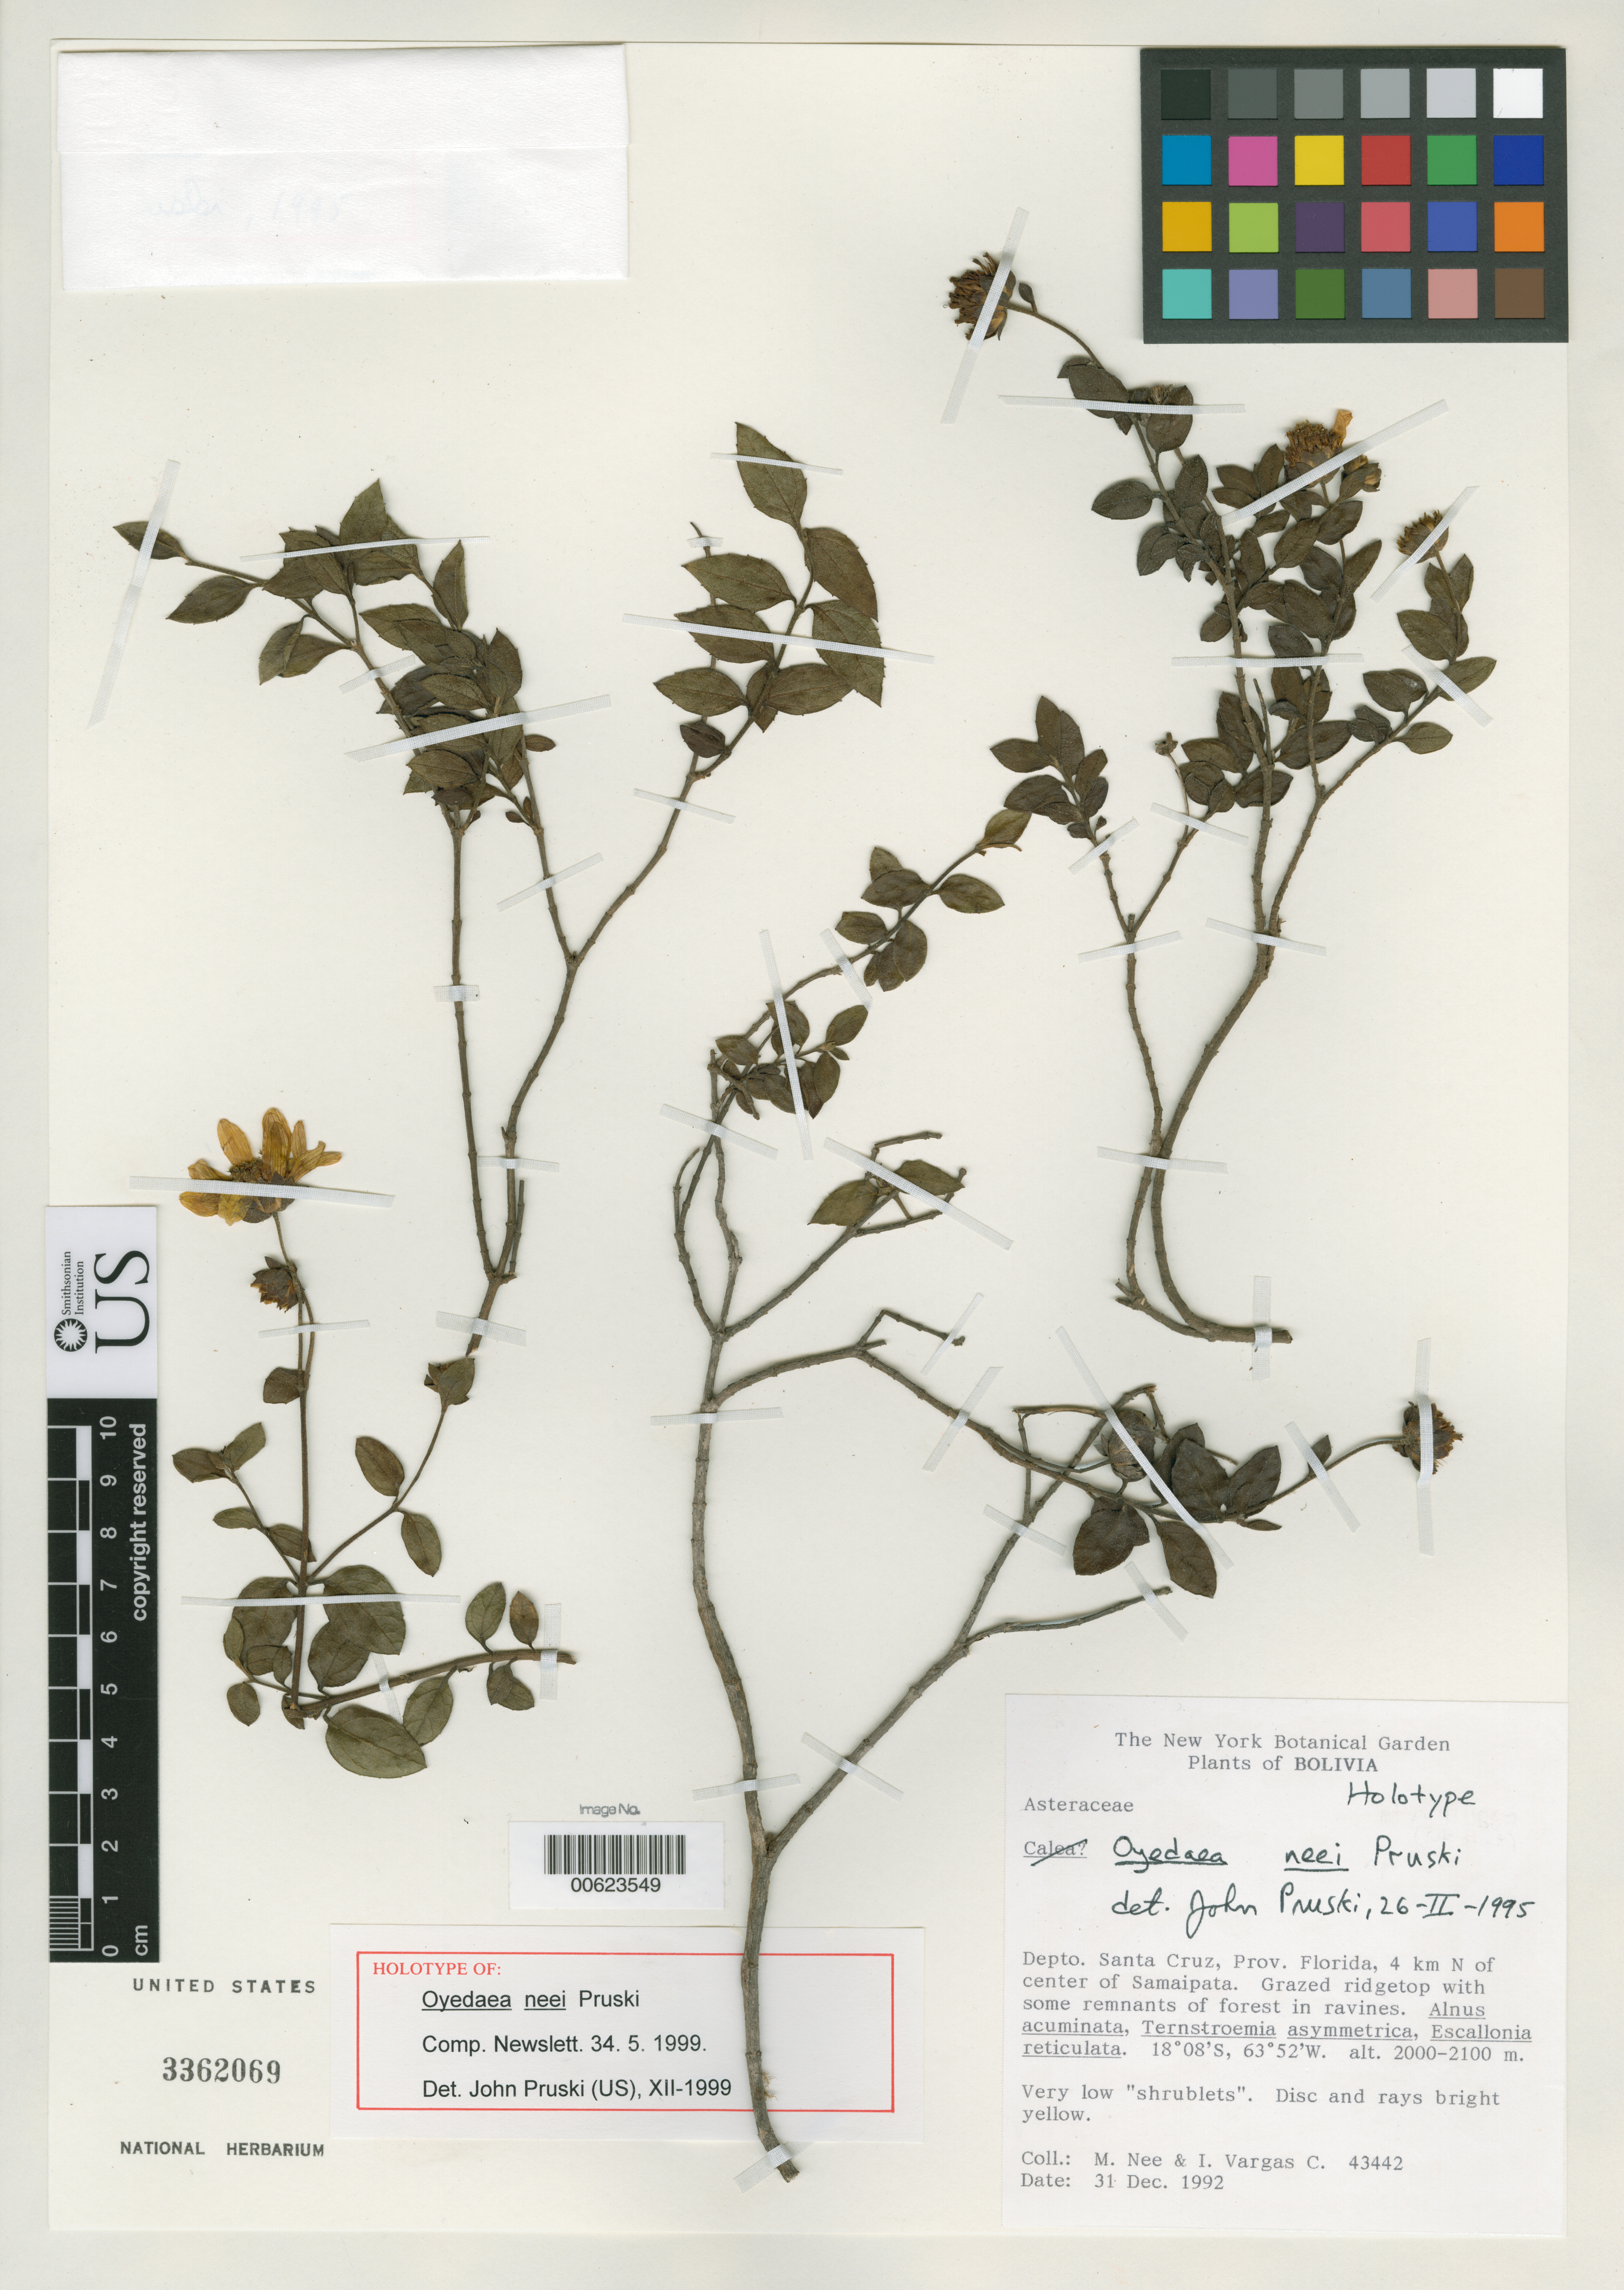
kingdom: Plantae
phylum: Tracheophyta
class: Magnoliopsida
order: Asterales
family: Asteraceae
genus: Oyedaea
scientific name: Oyedaea neei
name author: Pruski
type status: Holotype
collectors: M. Nee & I. Vargas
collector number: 43442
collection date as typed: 31 Dec 1992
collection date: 1992-12-31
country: Bolivia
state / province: Santa Cruz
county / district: Florida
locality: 4 km N of center of Samaipata.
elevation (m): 2000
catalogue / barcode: US 3362069